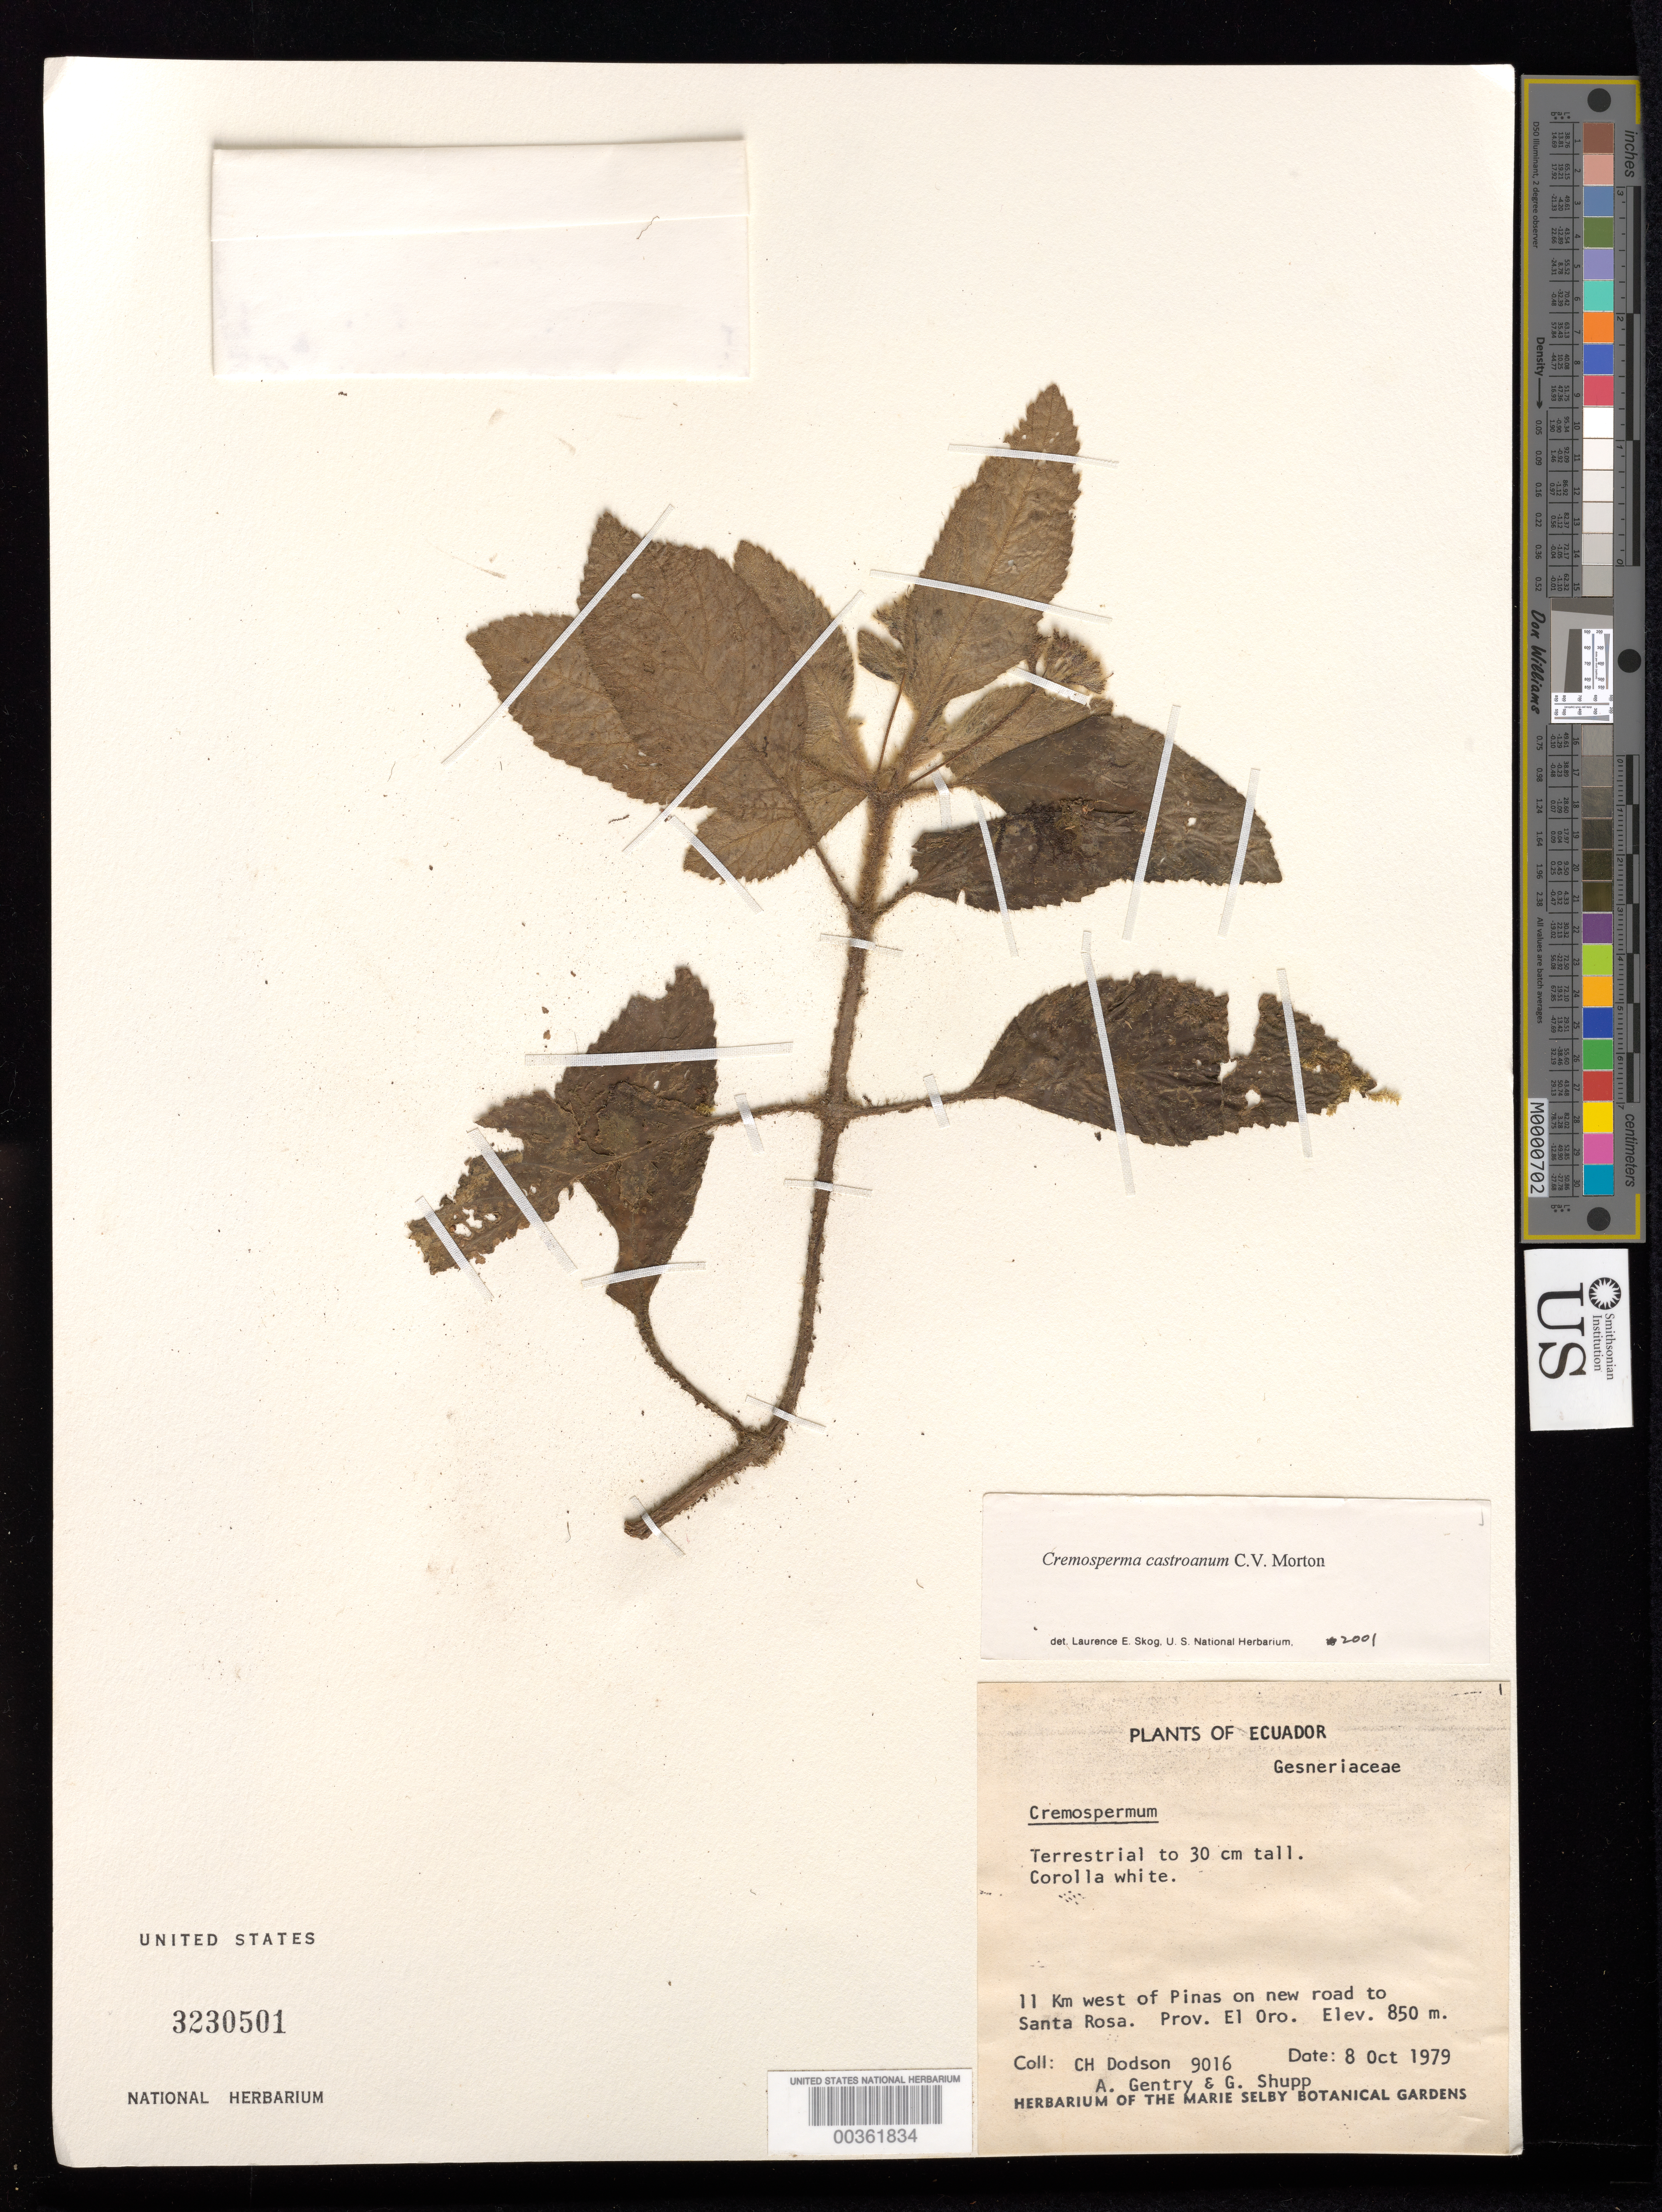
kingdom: Plantae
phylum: Tracheophyta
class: Magnoliopsida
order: Lamiales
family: Gesneriaceae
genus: Cremosperma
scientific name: Cremosperma castroanum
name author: C.V. Morton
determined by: Skog, Laurence E.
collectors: C. H. Dodson, A. H. Gentry & G. Shupp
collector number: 9016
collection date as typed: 08 Oct 1979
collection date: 1979-10-08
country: Ecuador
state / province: El Oro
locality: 11 km west of Pinas on new road to Santa Rosa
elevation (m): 850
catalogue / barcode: US 3230501